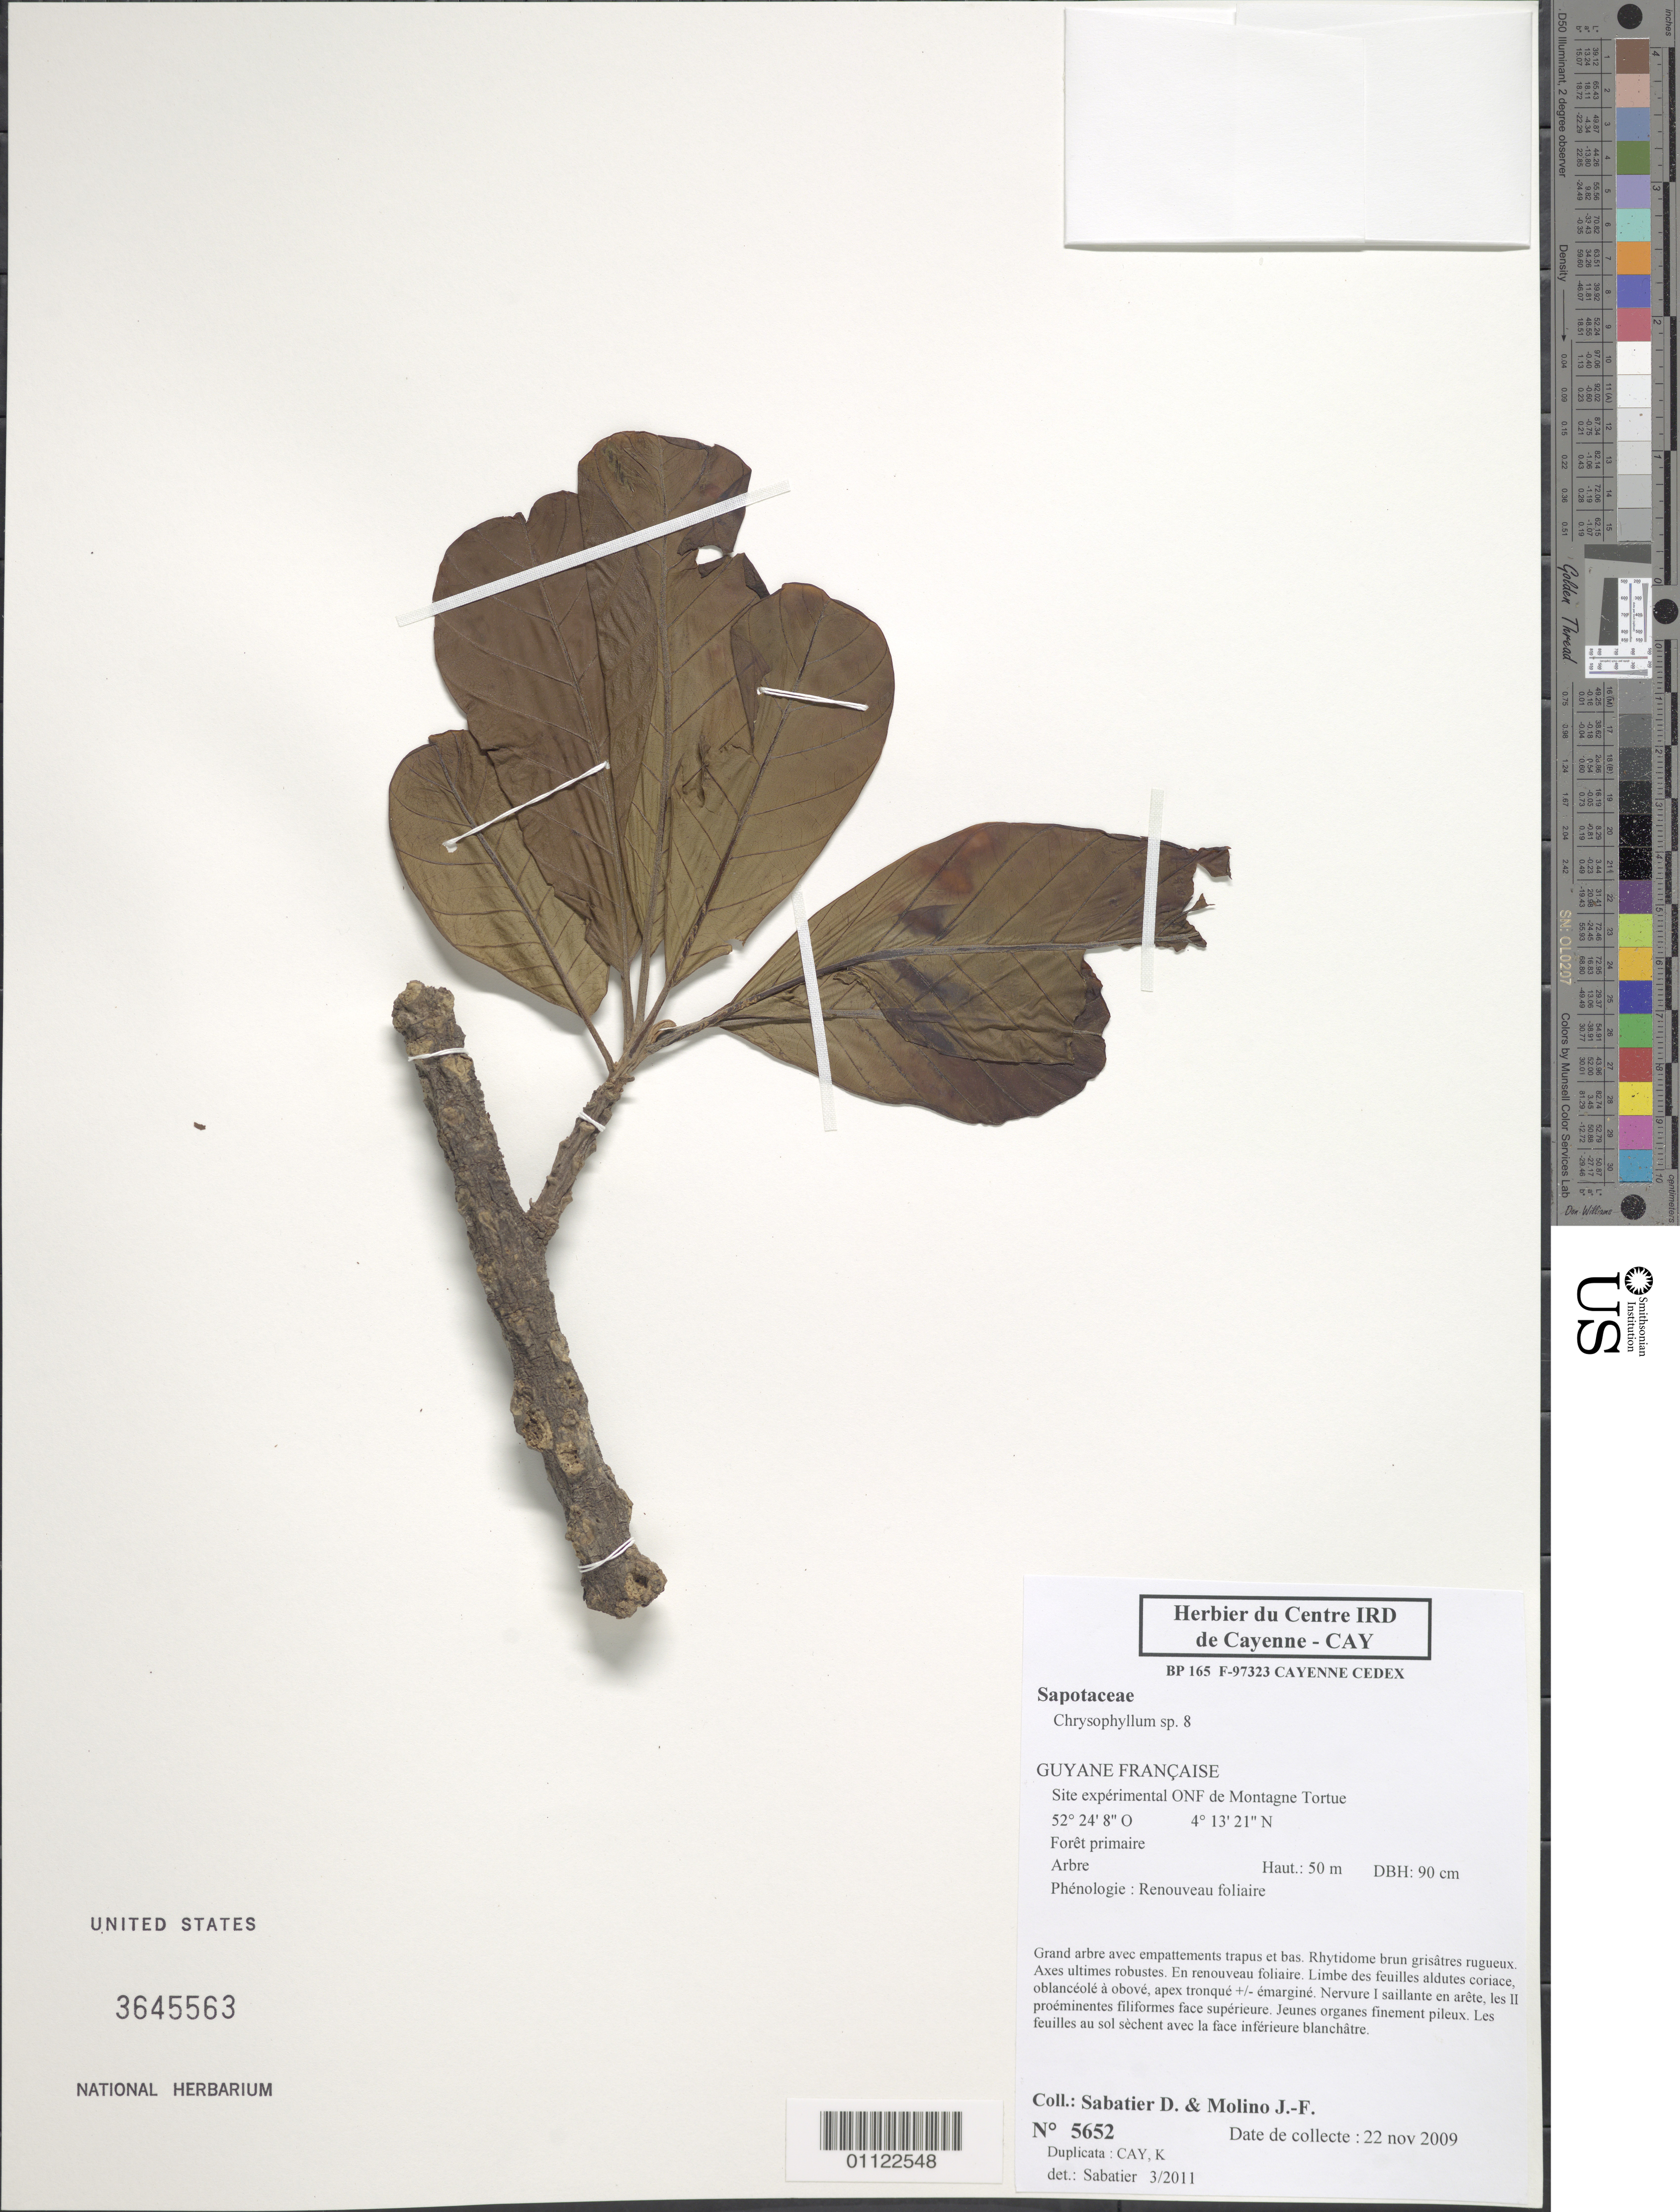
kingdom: Plantae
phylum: Tracheophyta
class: Magnoliopsida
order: Ericales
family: Sapotaceae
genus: Chrysophyllum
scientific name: Chrysophyllum sp.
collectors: D. Sabatier & J. Molino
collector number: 5652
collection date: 2009-11-22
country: French Guiana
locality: Guyana Française, Site expérimental ONF de Montagne Tortue, Forêt primaire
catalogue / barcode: US 3645563